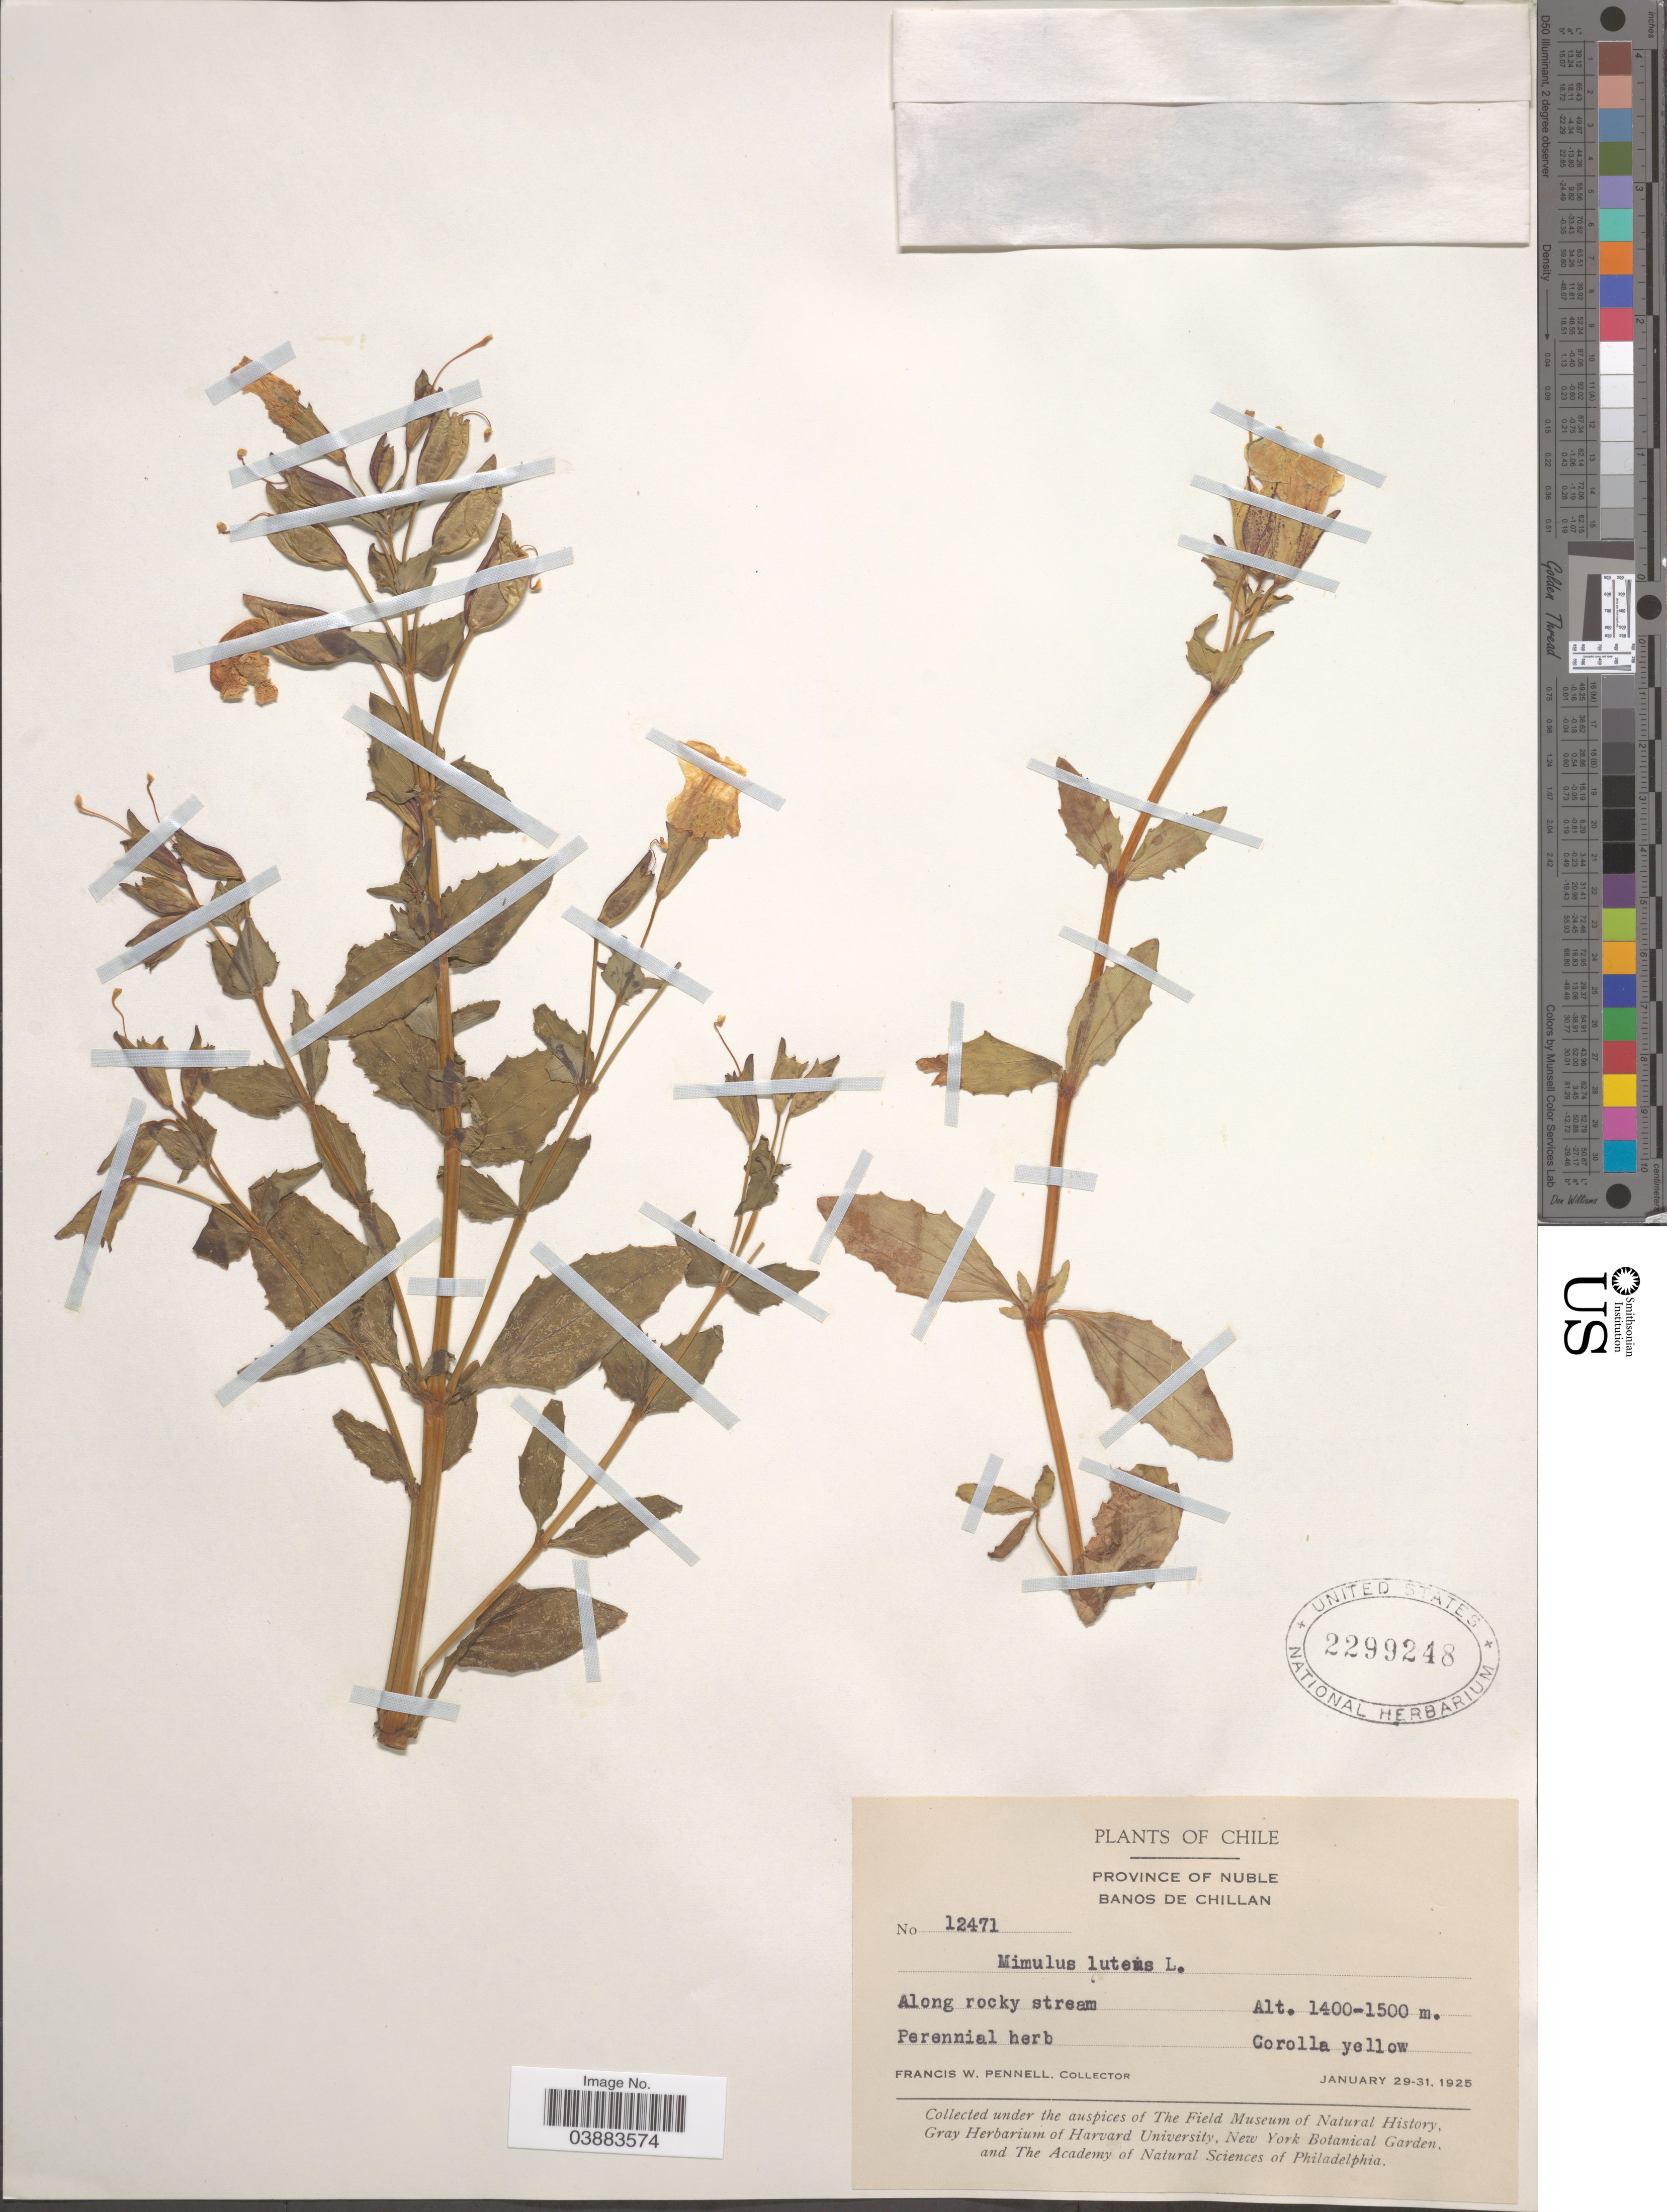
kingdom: Plantae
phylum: Tracheophyta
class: Magnoliopsida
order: Lamiales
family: Phrymaceae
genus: Mimulus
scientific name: Mimulus luteus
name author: L.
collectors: F. W. Pennell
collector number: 12471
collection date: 1925-01-29/1925-01-31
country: Chile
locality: Province of Nuble. Banos de Chillan.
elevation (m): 1400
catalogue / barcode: US 2299248